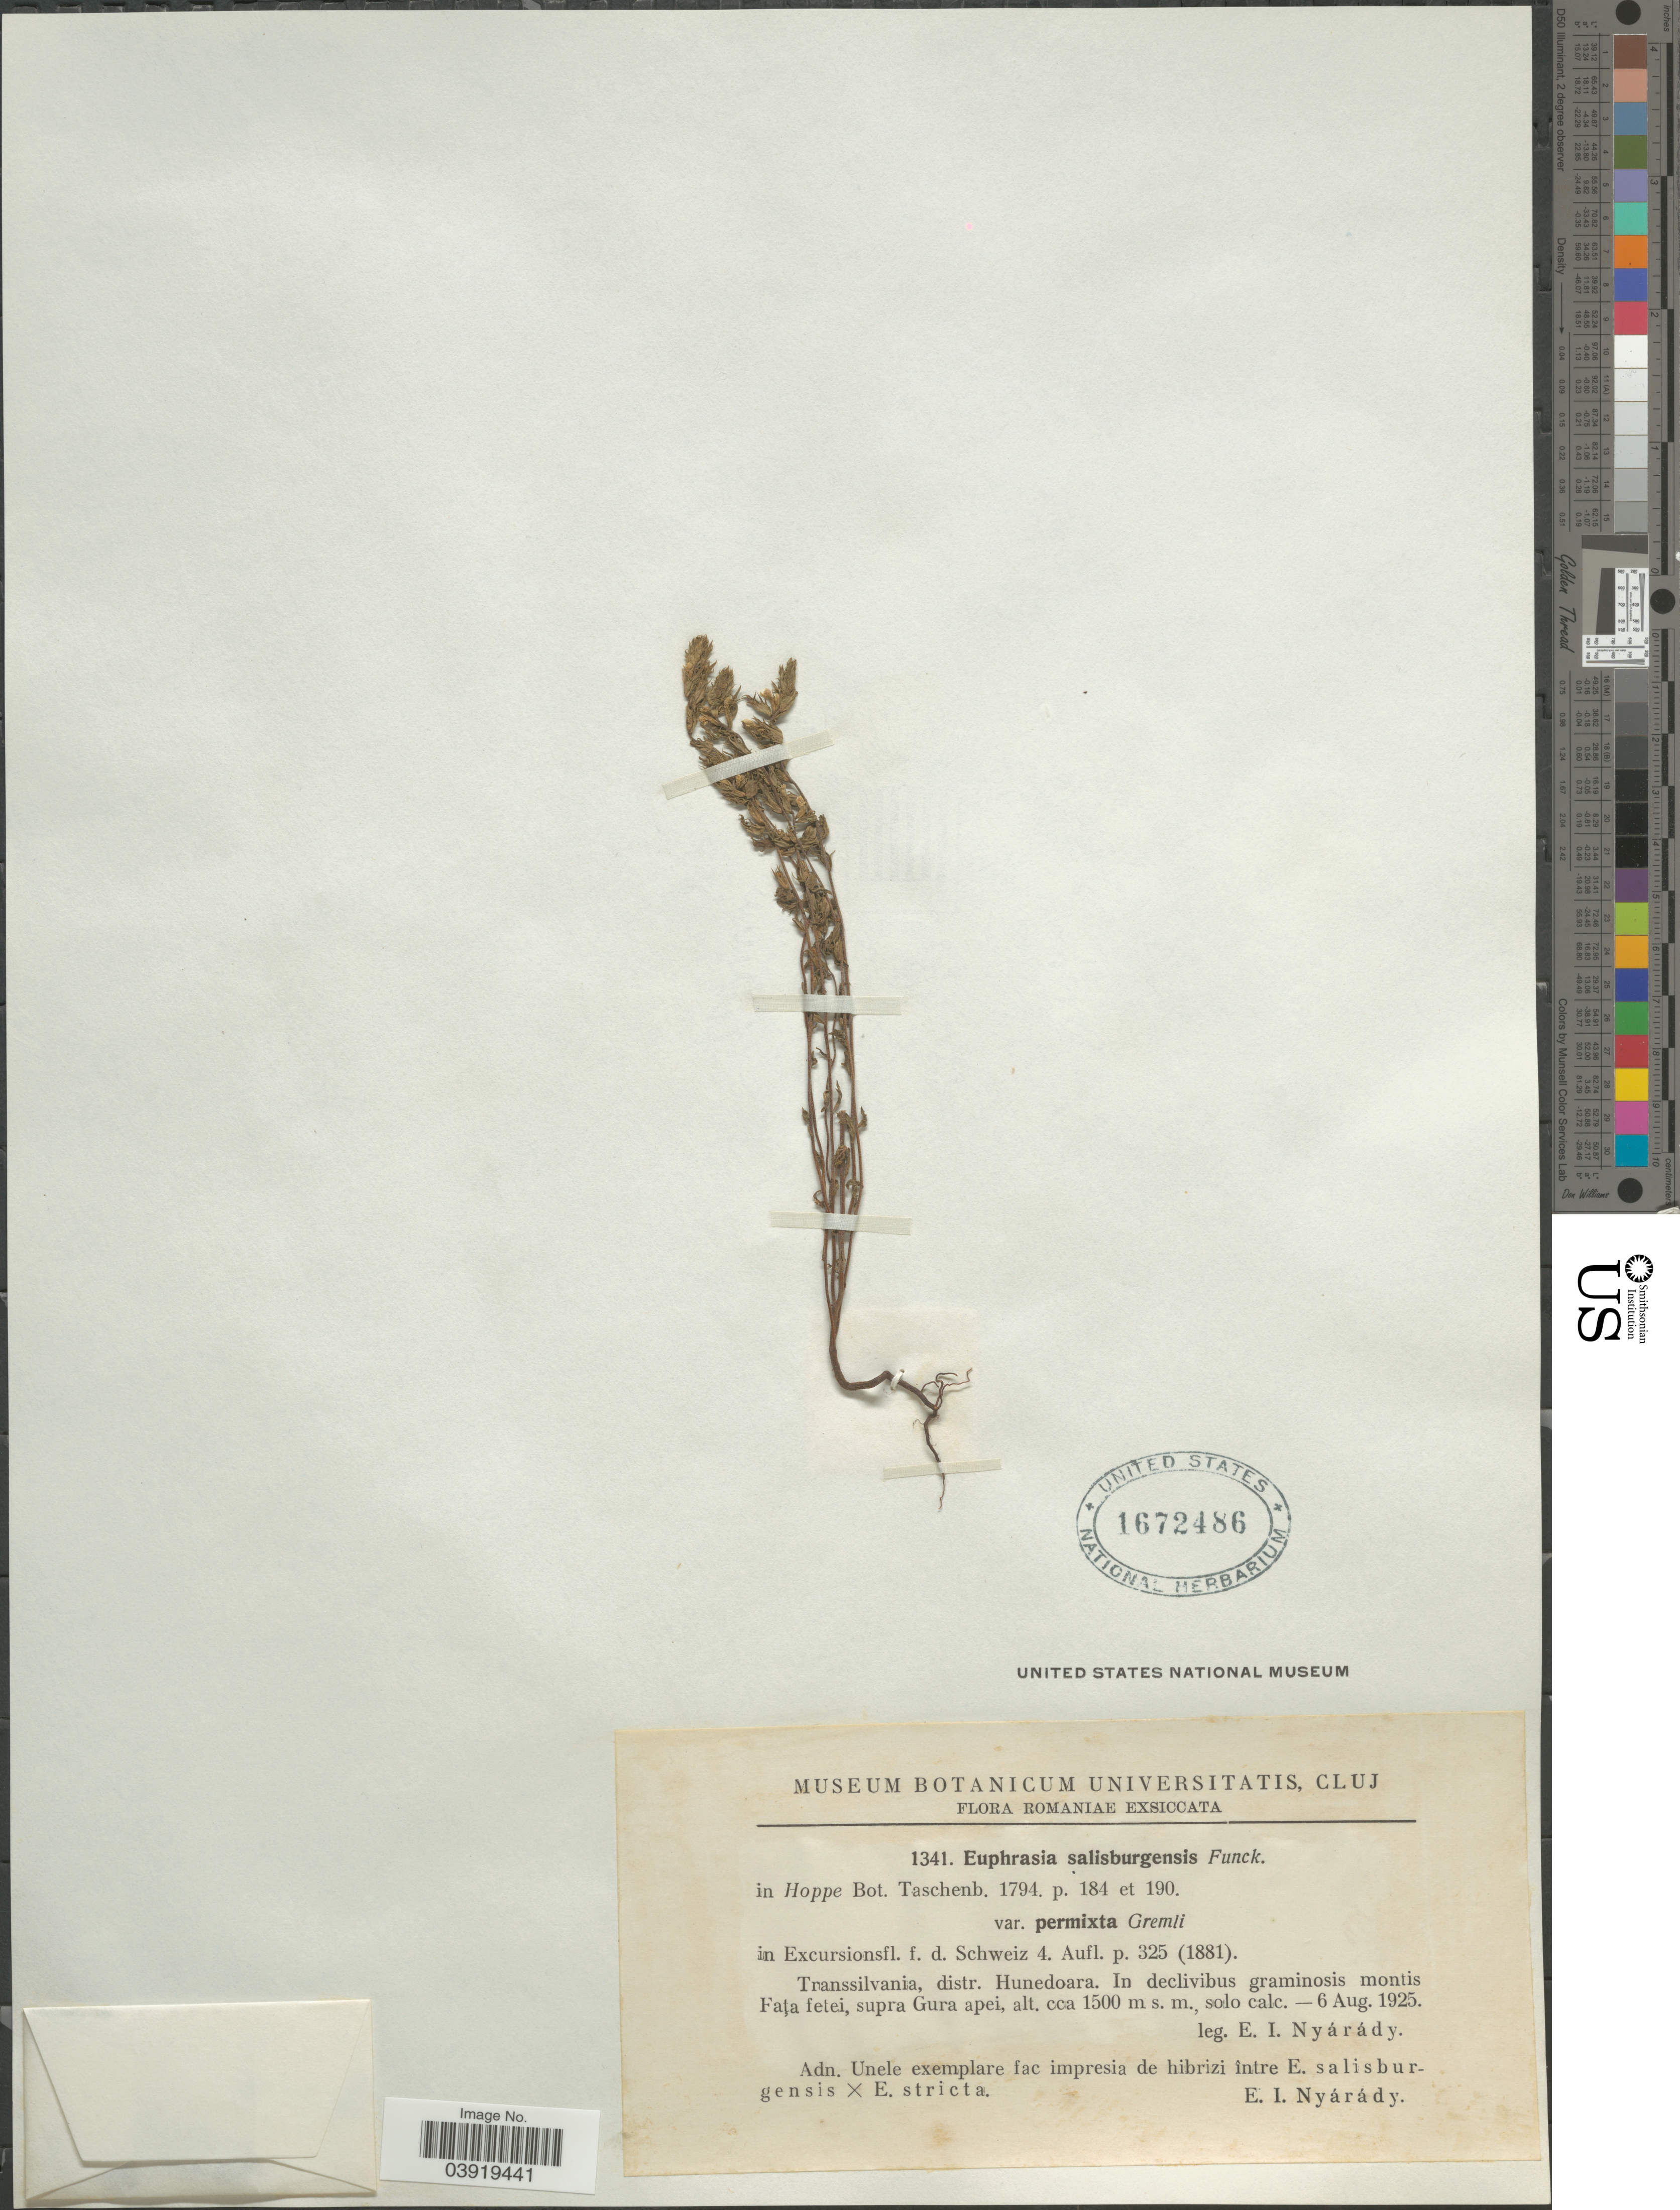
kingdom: Plantae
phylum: Tracheophyta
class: Magnoliopsida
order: Lamiales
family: Orobanchaceae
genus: Euphrasia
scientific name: Euphrasia salisburgensis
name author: Funck ex Hoppe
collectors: E. Nyárády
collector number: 1341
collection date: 1925-08-06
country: Romania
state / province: Hunedoara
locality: Transsilvania, distr. Hunedoara. In declivibus graminosis montis Faţa fetei, supra Gura apei.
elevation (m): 1500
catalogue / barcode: US 1672486